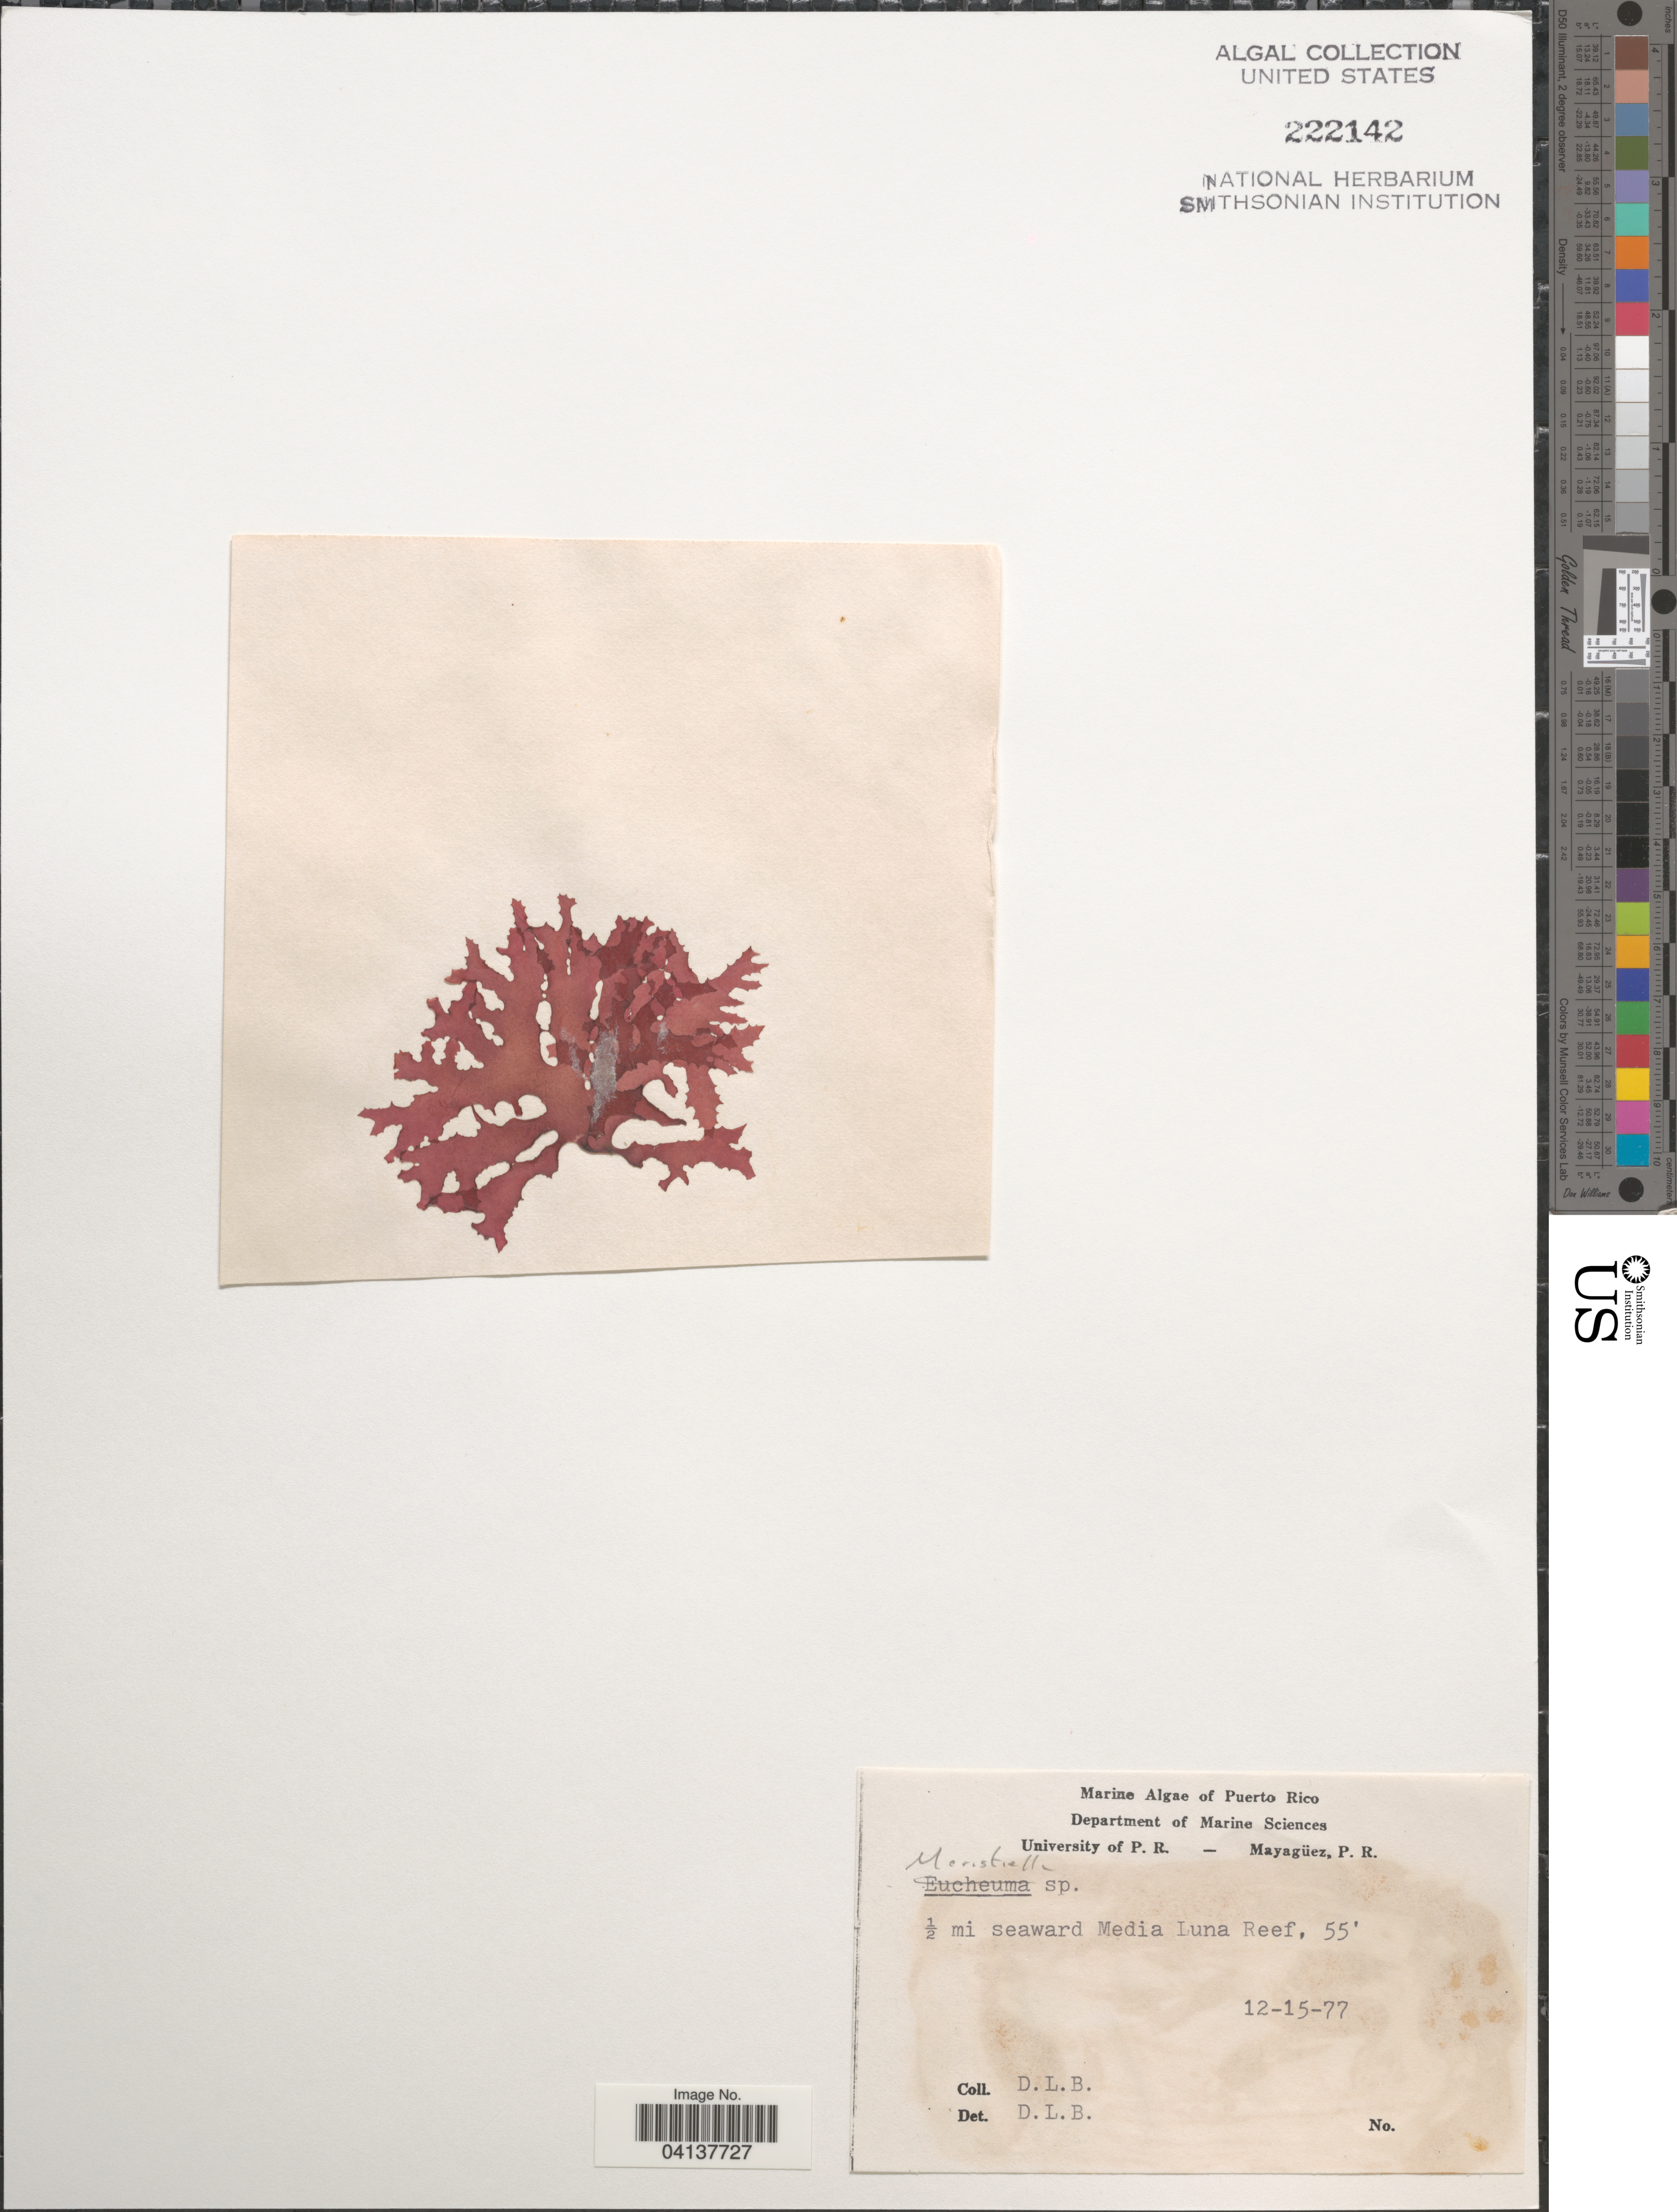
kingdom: Plantae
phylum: Rhodophyta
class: Florideophyceae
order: Gigartinales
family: Areschougiaceae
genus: Meristiella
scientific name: Meristiella sp.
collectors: D. L. B.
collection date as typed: Transcribed d/m/y: 15/12/77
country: Puerto Rico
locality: ½ mi seaward Media Luna Reef.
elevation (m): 17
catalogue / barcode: US 222142